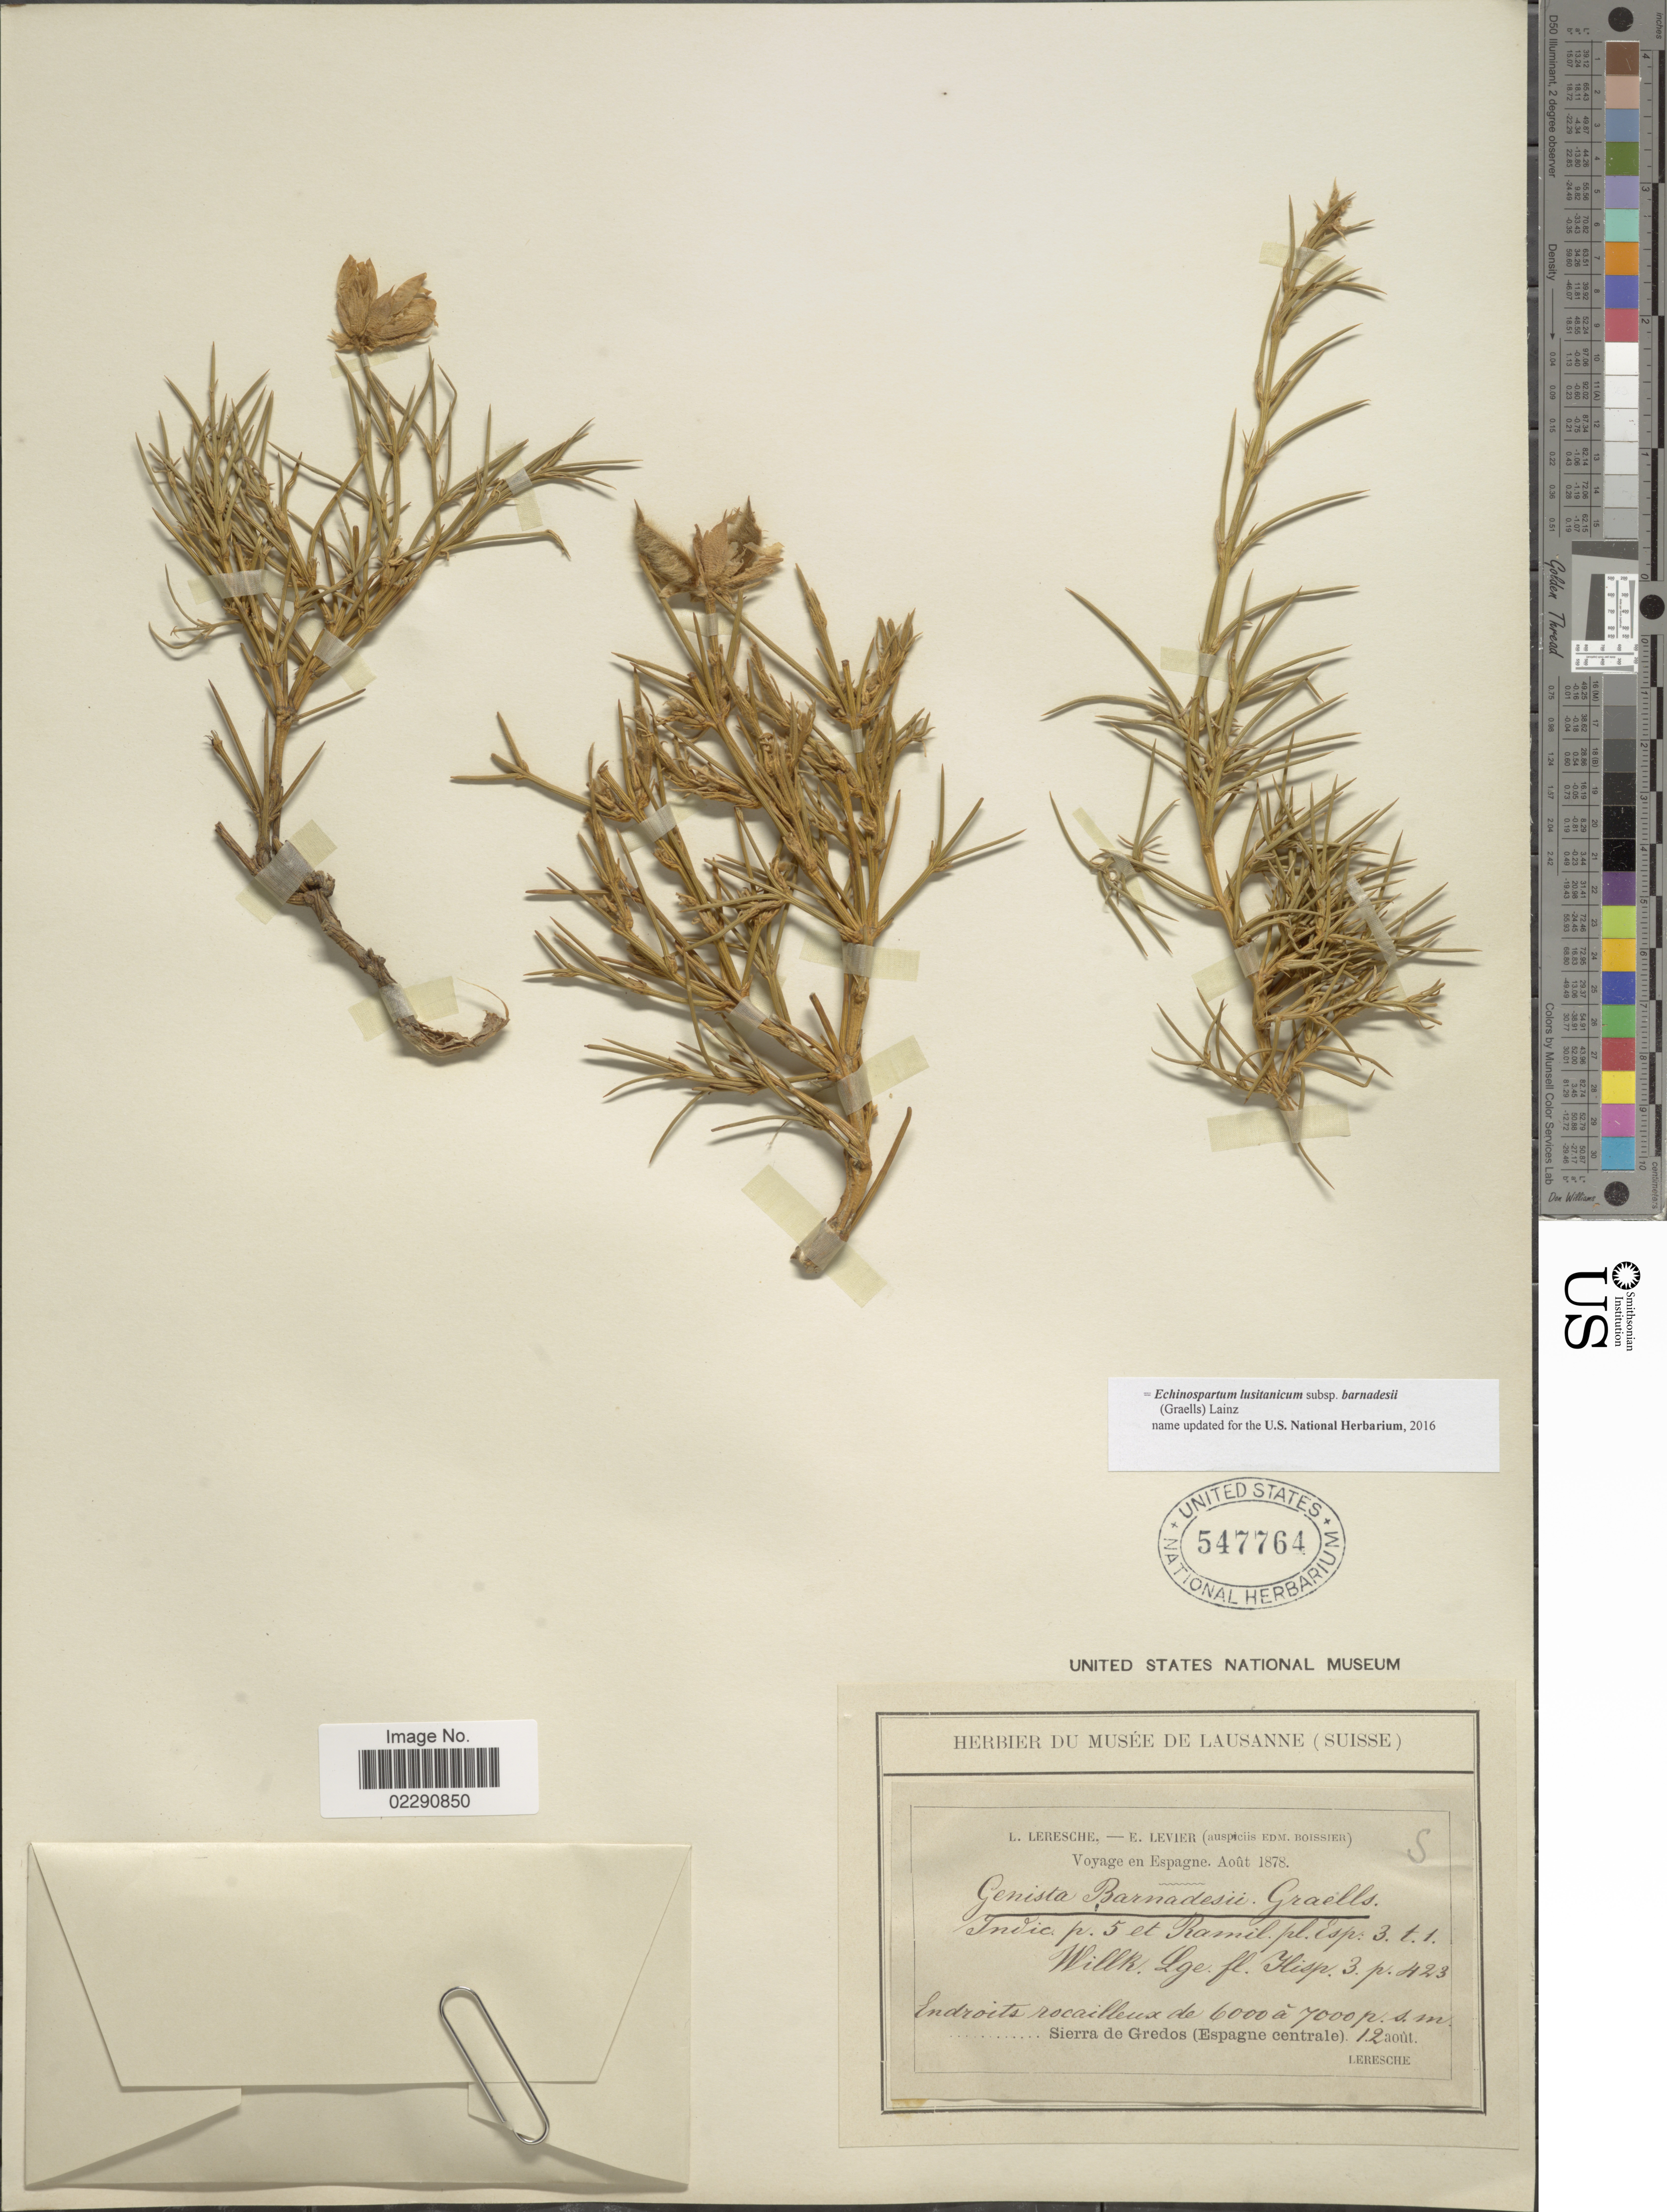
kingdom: Plantae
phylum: Tracheophyta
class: Magnoliopsida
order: Fabales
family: Fabaceae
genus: Echinospartum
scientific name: Echinospartum lusitanicum subsp. barnadesii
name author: (Graells) Laínz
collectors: L. Leresche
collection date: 1878-08-12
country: Spain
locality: Espagne, Sierra de Gredos (Espagne centrale)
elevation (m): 6000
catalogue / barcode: US 547764